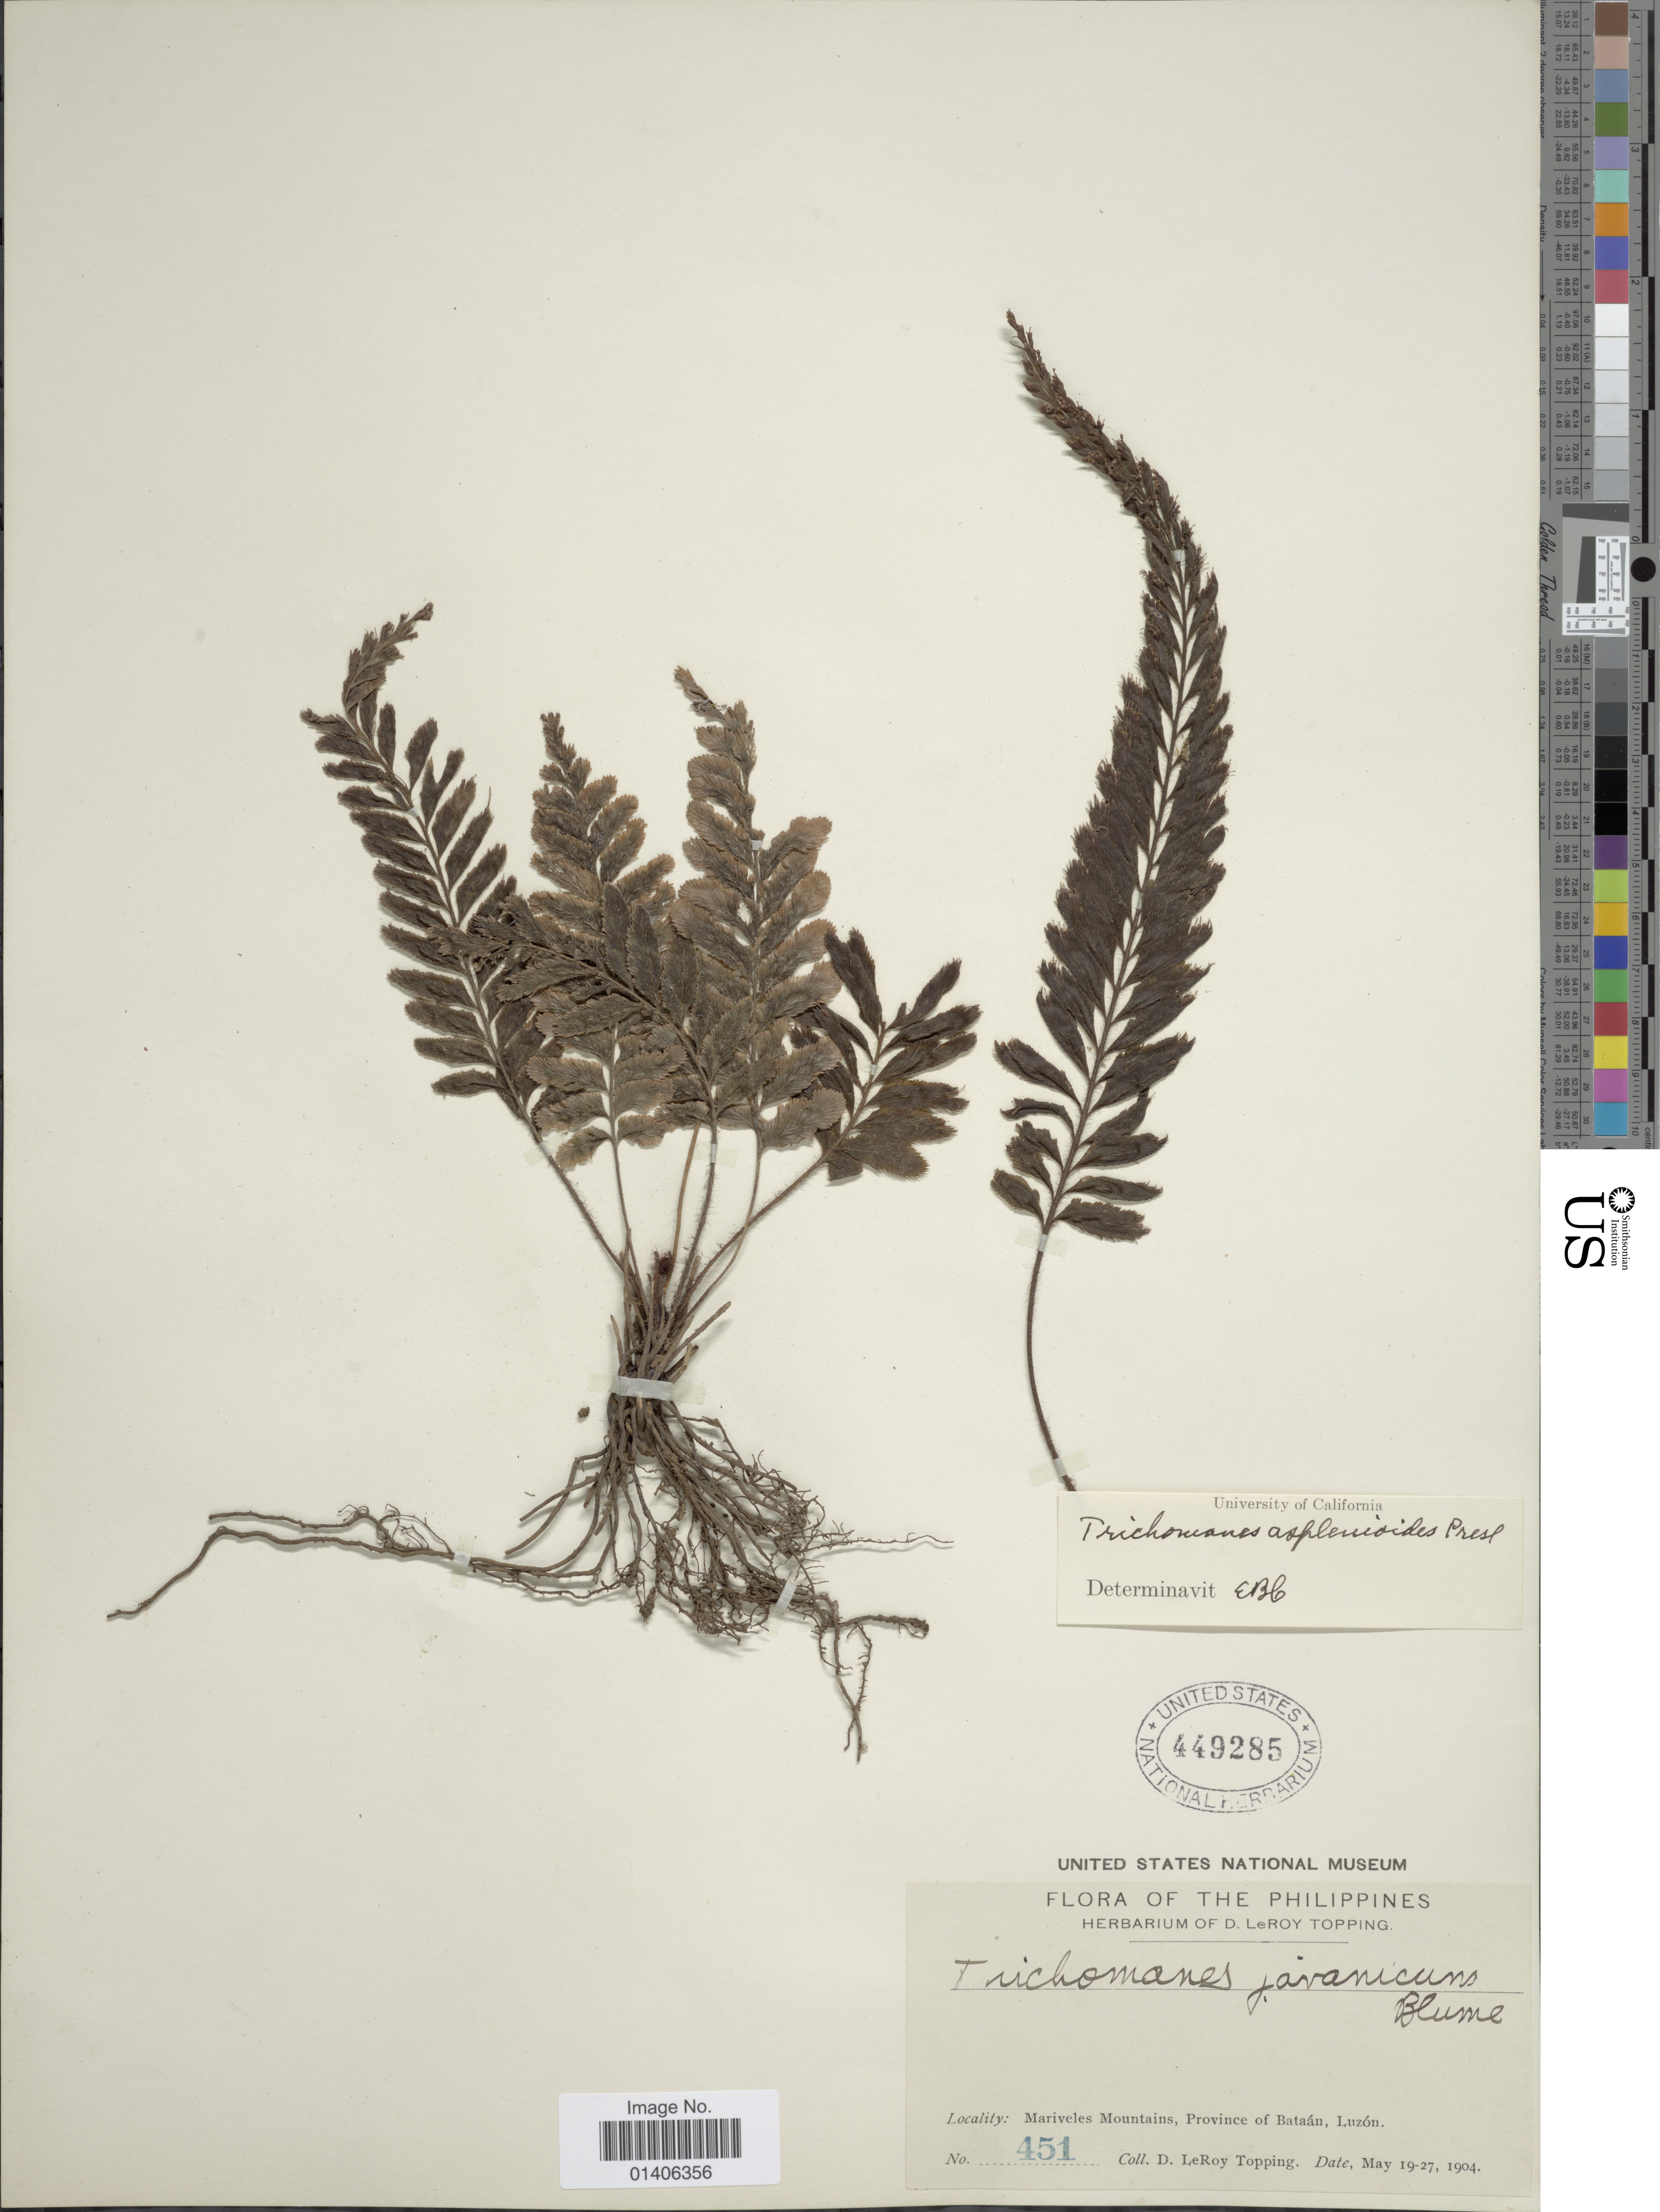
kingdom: Plantae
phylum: Tracheophyta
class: Polypodiopsida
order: Hymenophyllales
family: Hymenophyllaceae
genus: Cephalomanes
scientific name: Cephalomanes javanicum var. asplenoides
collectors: D. L. Topping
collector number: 451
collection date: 1904-05-19/1904-05-27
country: Philippines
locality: Mariveles Mountains, province of Bataán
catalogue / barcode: US 449285